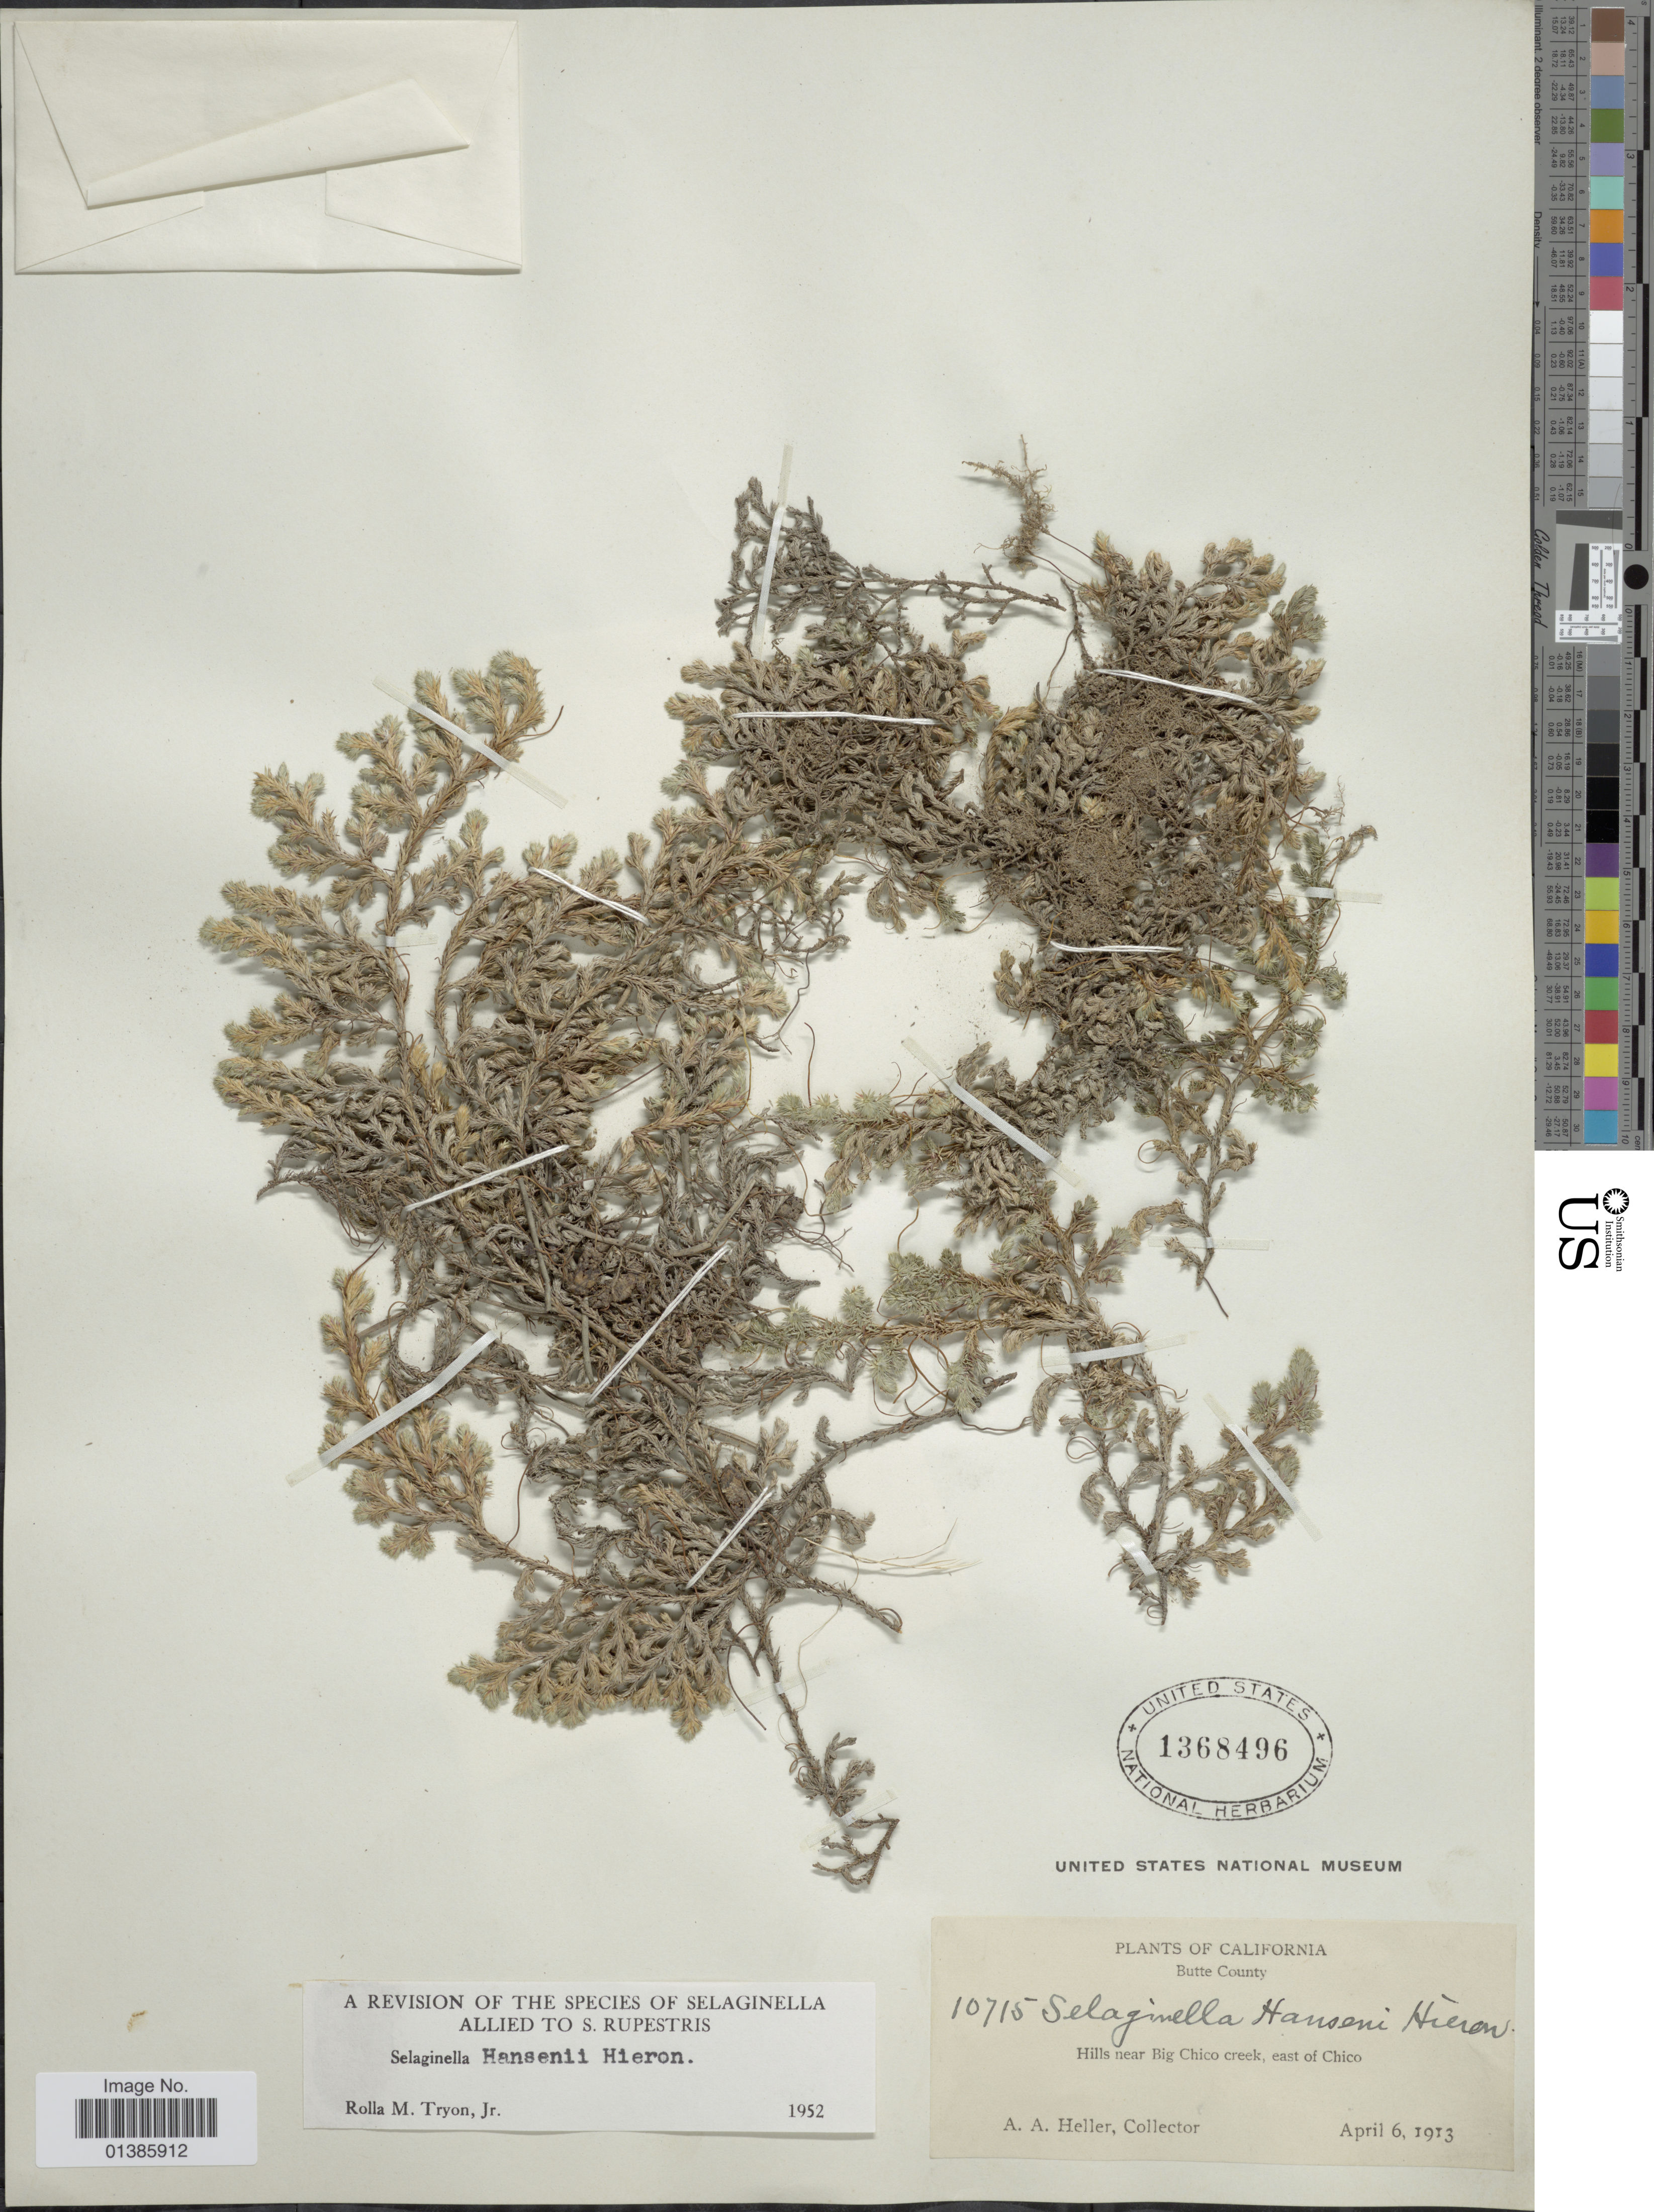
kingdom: Plantae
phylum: Tracheophyta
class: Lycopodiopsida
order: Selaginellales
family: Selaginellaceae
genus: Selaginella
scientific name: Selaginella hansenii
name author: Hieron.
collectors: A. A. Heller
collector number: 10715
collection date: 1913-04-06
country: United States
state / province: California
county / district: Butte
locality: Butte County. Hills near Big Chico creek, east of Chico.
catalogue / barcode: US 1368496